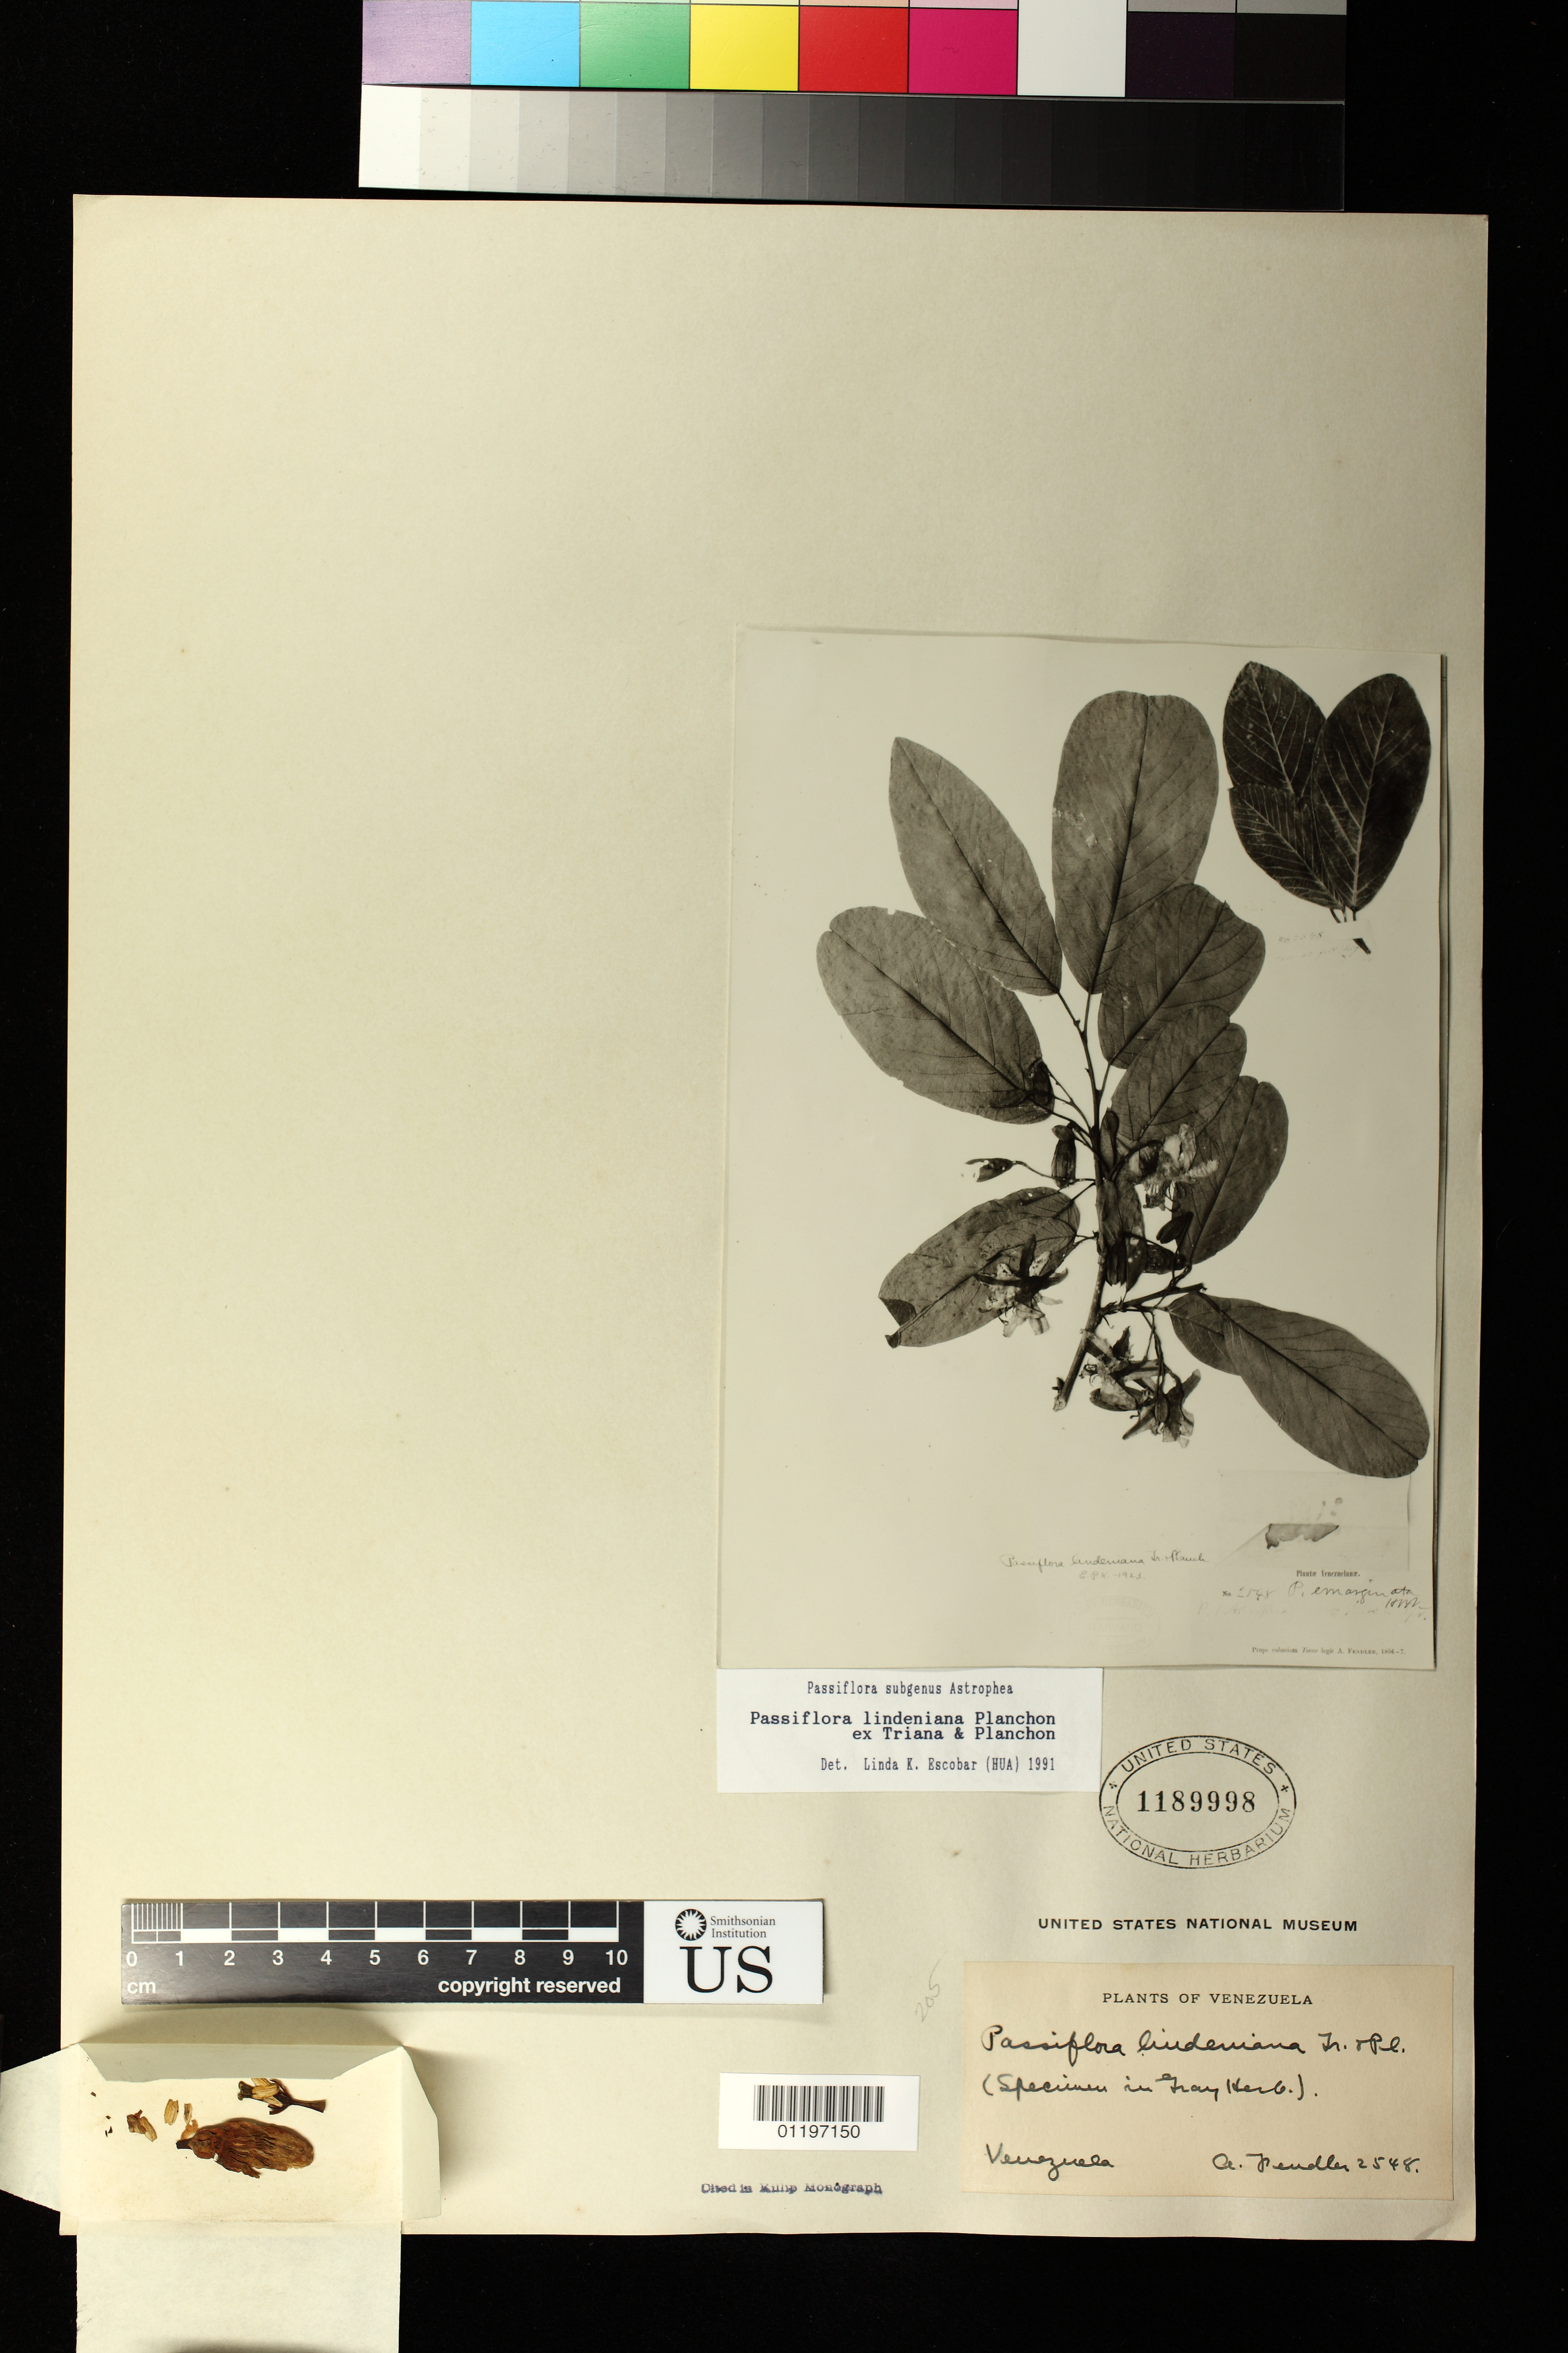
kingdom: Plantae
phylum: Tracheophyta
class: Magnoliopsida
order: Malpighiales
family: Passifloraceae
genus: Passiflora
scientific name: Passiflora lindeniana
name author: Planch.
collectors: A. Fendler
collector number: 2548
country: Venezuela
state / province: Mérida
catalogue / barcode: US 1189998